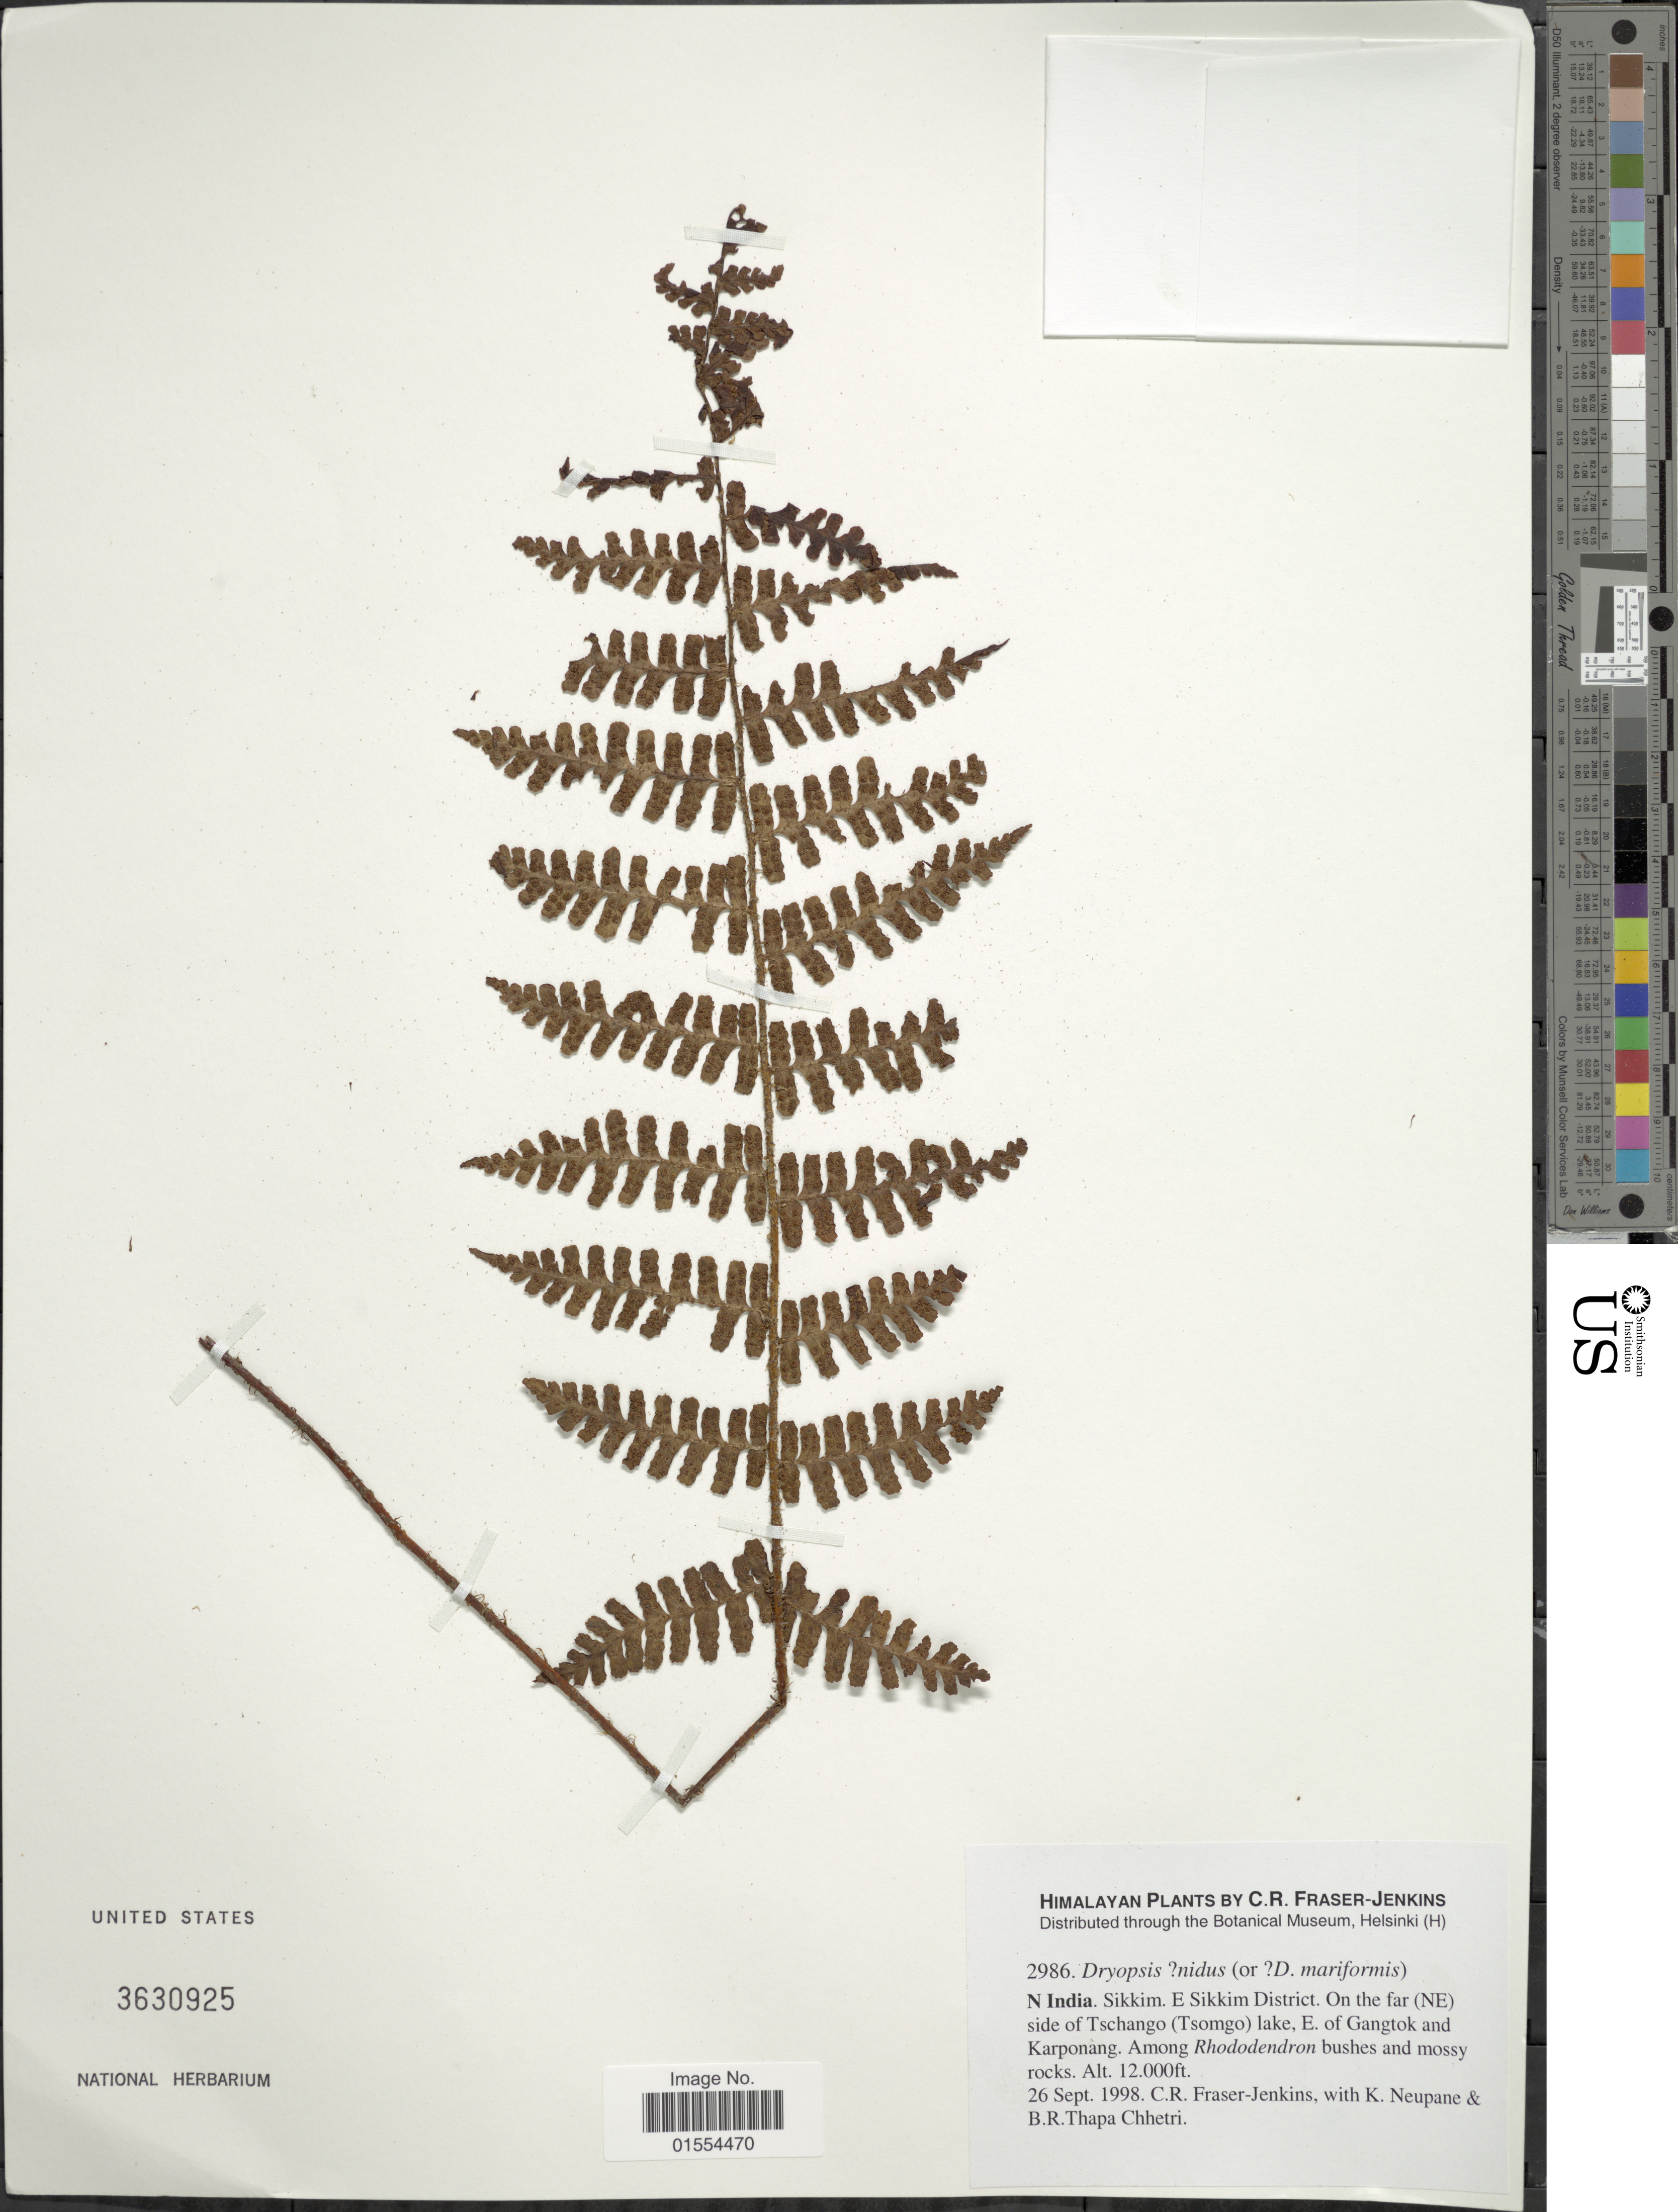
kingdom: Plantae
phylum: Tracheophyta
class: Polypodiopsida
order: Polypodiales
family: Dryopteridaceae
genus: Dryopteris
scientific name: Dryopteris nidus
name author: (Baker) Ching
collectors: C. R. Fraser-Jenkins, K. Neupane & B. Thapa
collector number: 2986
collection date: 1998-09-26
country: India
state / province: Sikkim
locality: Himalayan. N, India, Sikkim, E. Sikkim District, On the far (NE side of Tschango (Tsomgo) lake, E. of Gangtok and Karponang.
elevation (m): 3658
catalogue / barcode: US 3630925